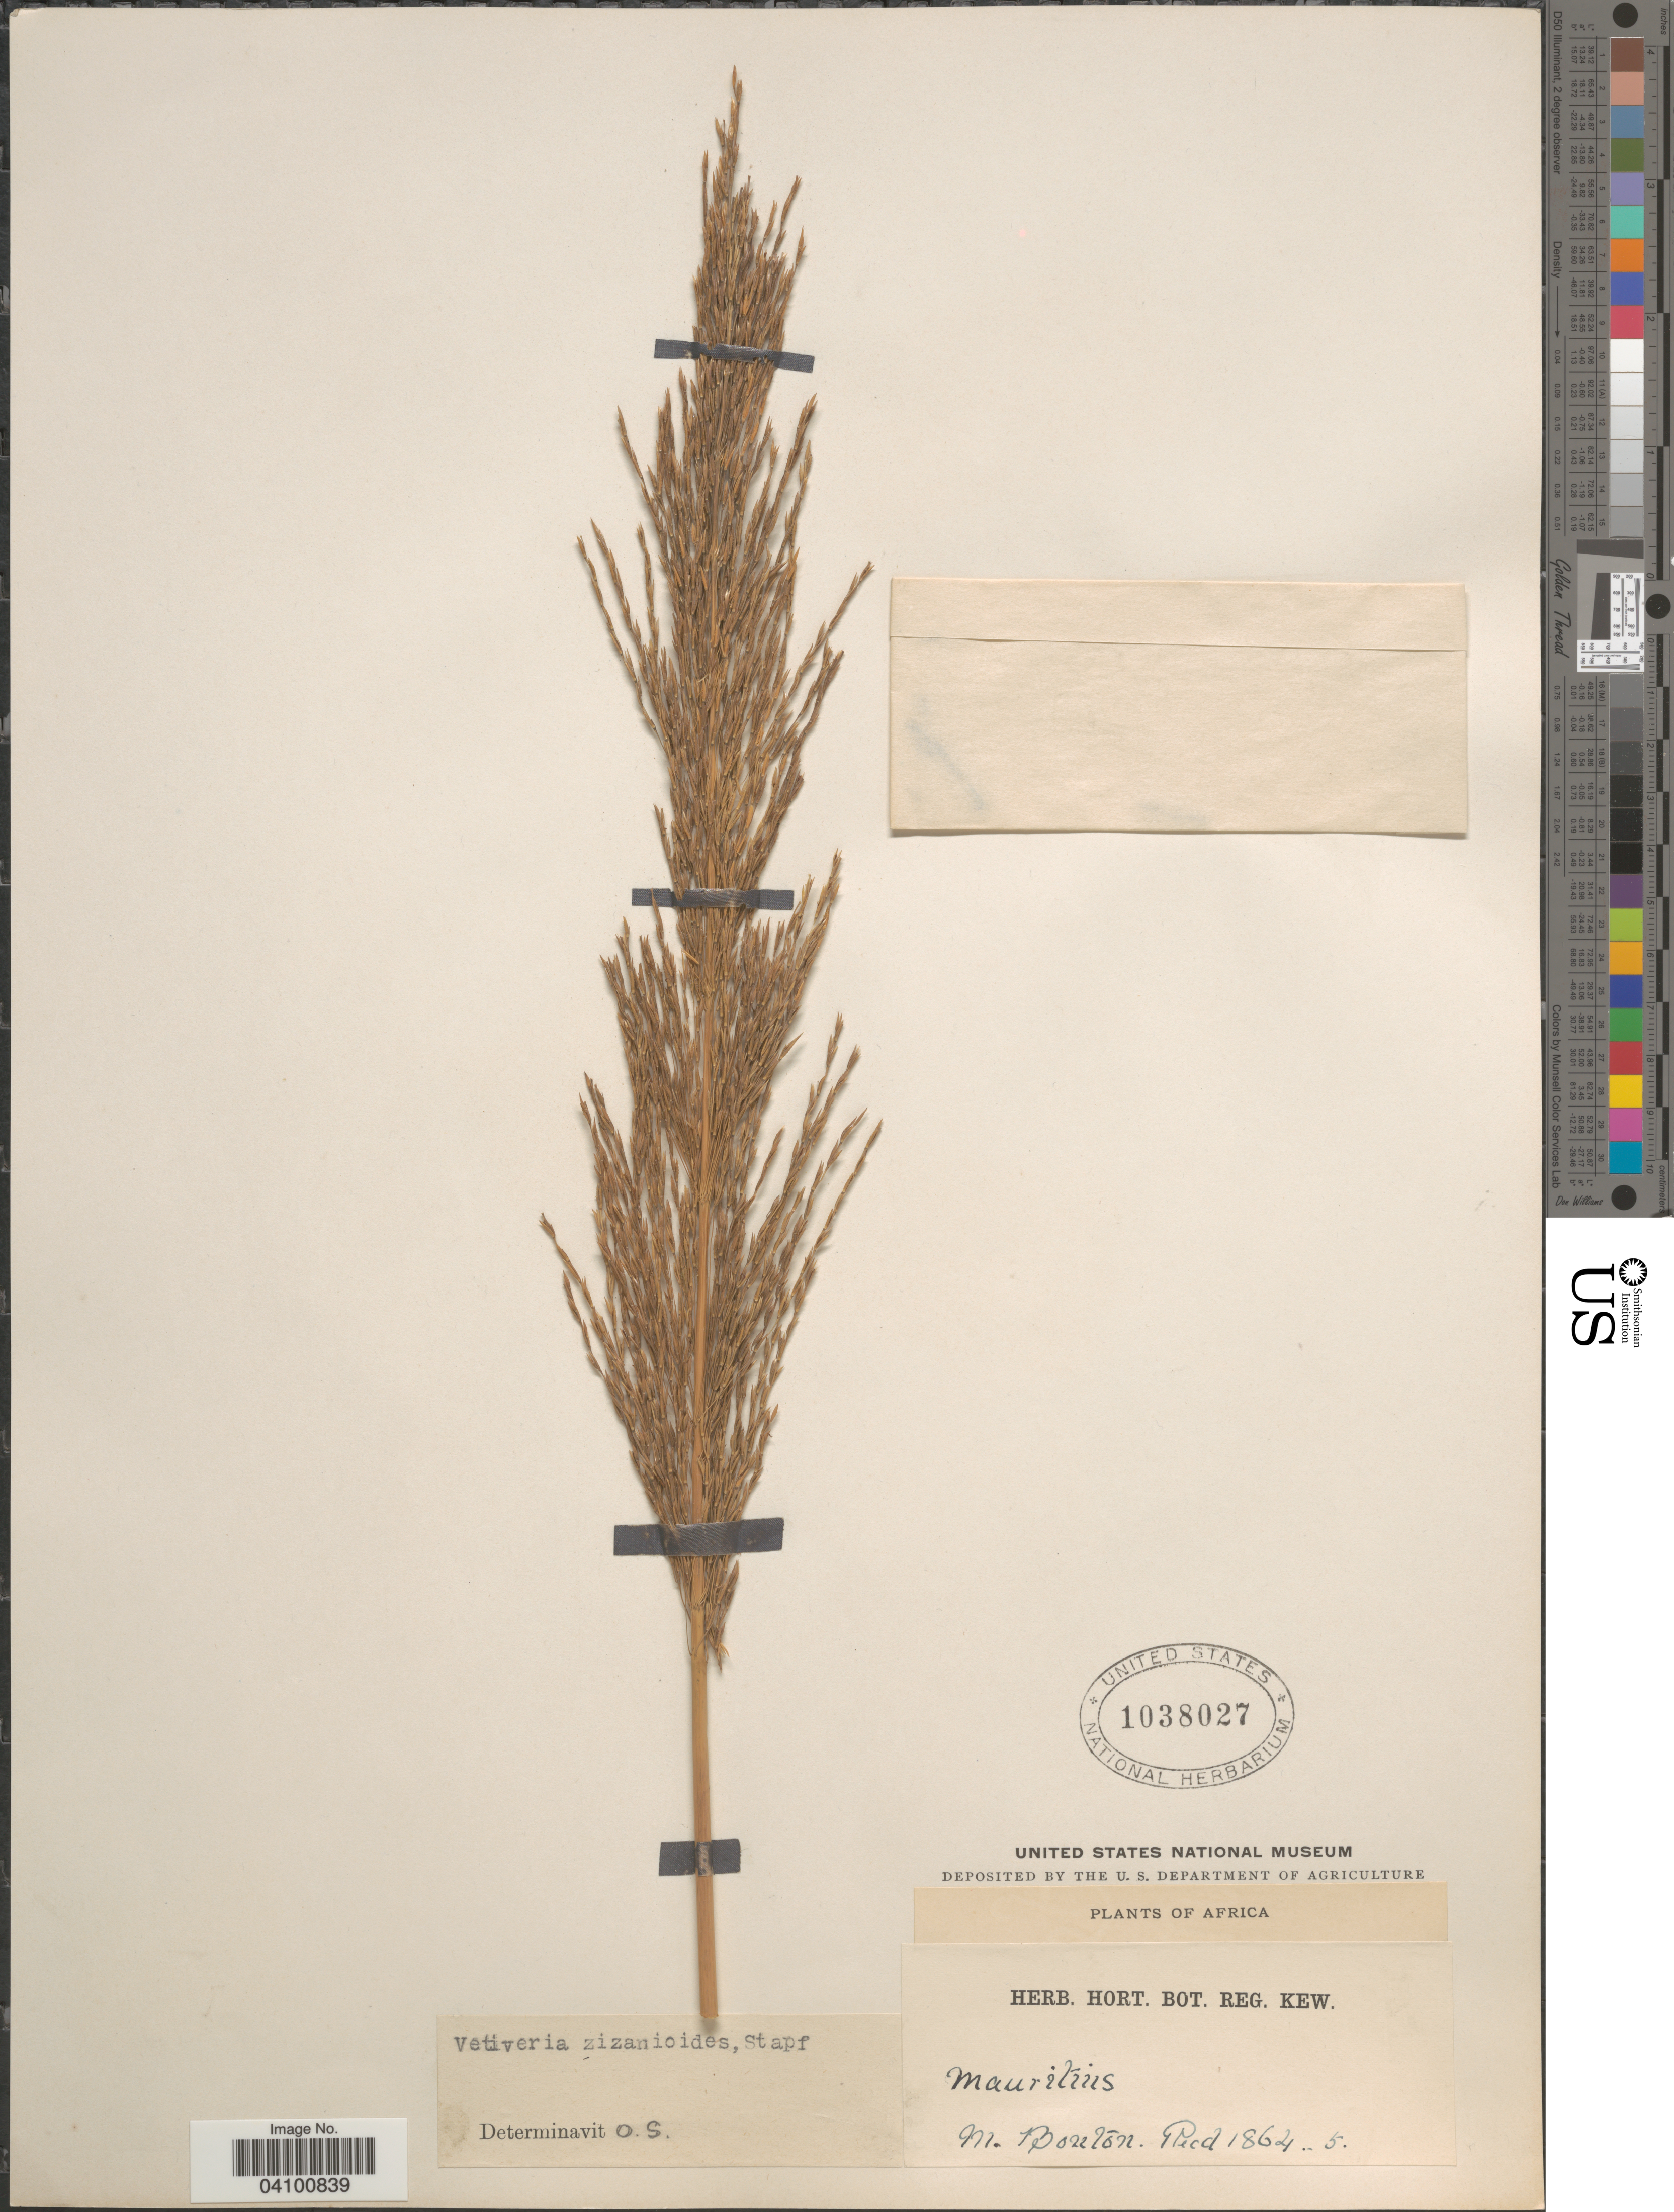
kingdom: Plantae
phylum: Tracheophyta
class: Liliopsida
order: Poales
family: Poaceae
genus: Chrysopogon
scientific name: Chrysopogon zizanioides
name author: (L.) Roberty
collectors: M. Bouton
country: Mauritius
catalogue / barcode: US 1038027